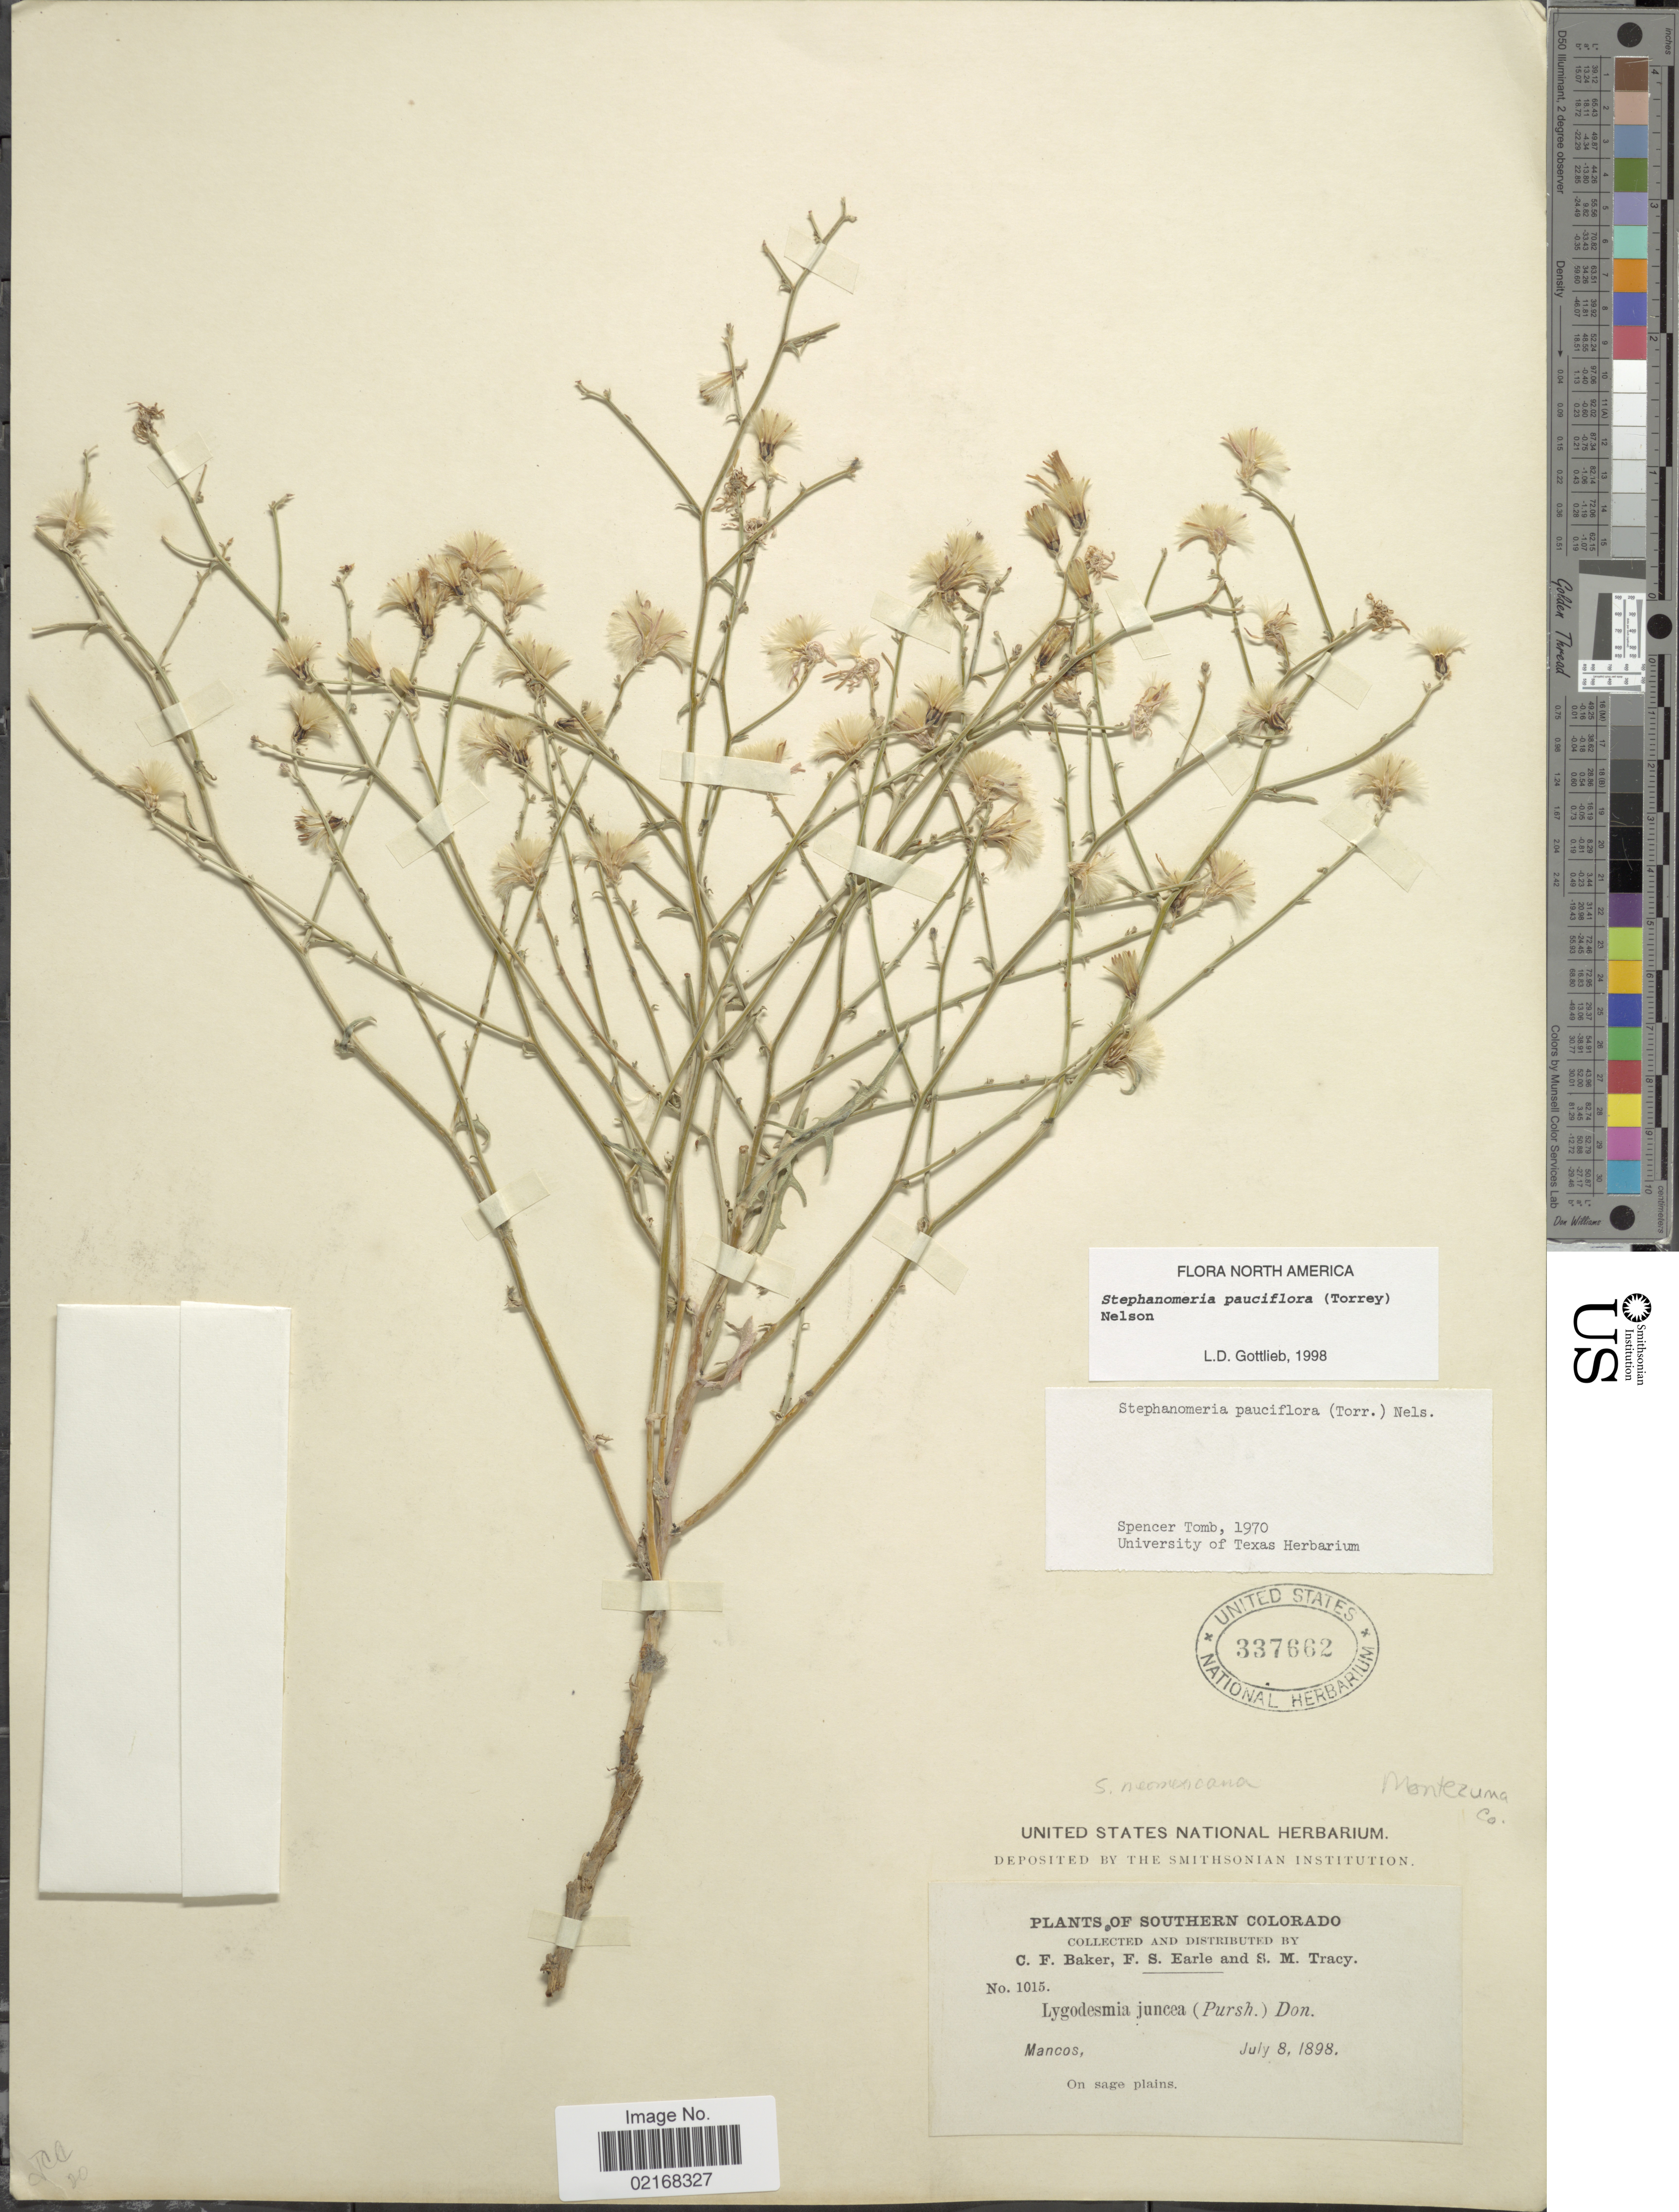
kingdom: Plantae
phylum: Tracheophyta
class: Magnoliopsida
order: Asterales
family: Asteraceae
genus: Stephanomeria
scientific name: Stephanomeria pauciflora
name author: (Torr.) A. Nelson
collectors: C. F. Baker, F. S. Earle & S. M. Tracy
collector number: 1015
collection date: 1898-07-08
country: United States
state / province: Colorado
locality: Southern Colorado. Mancos, On sage plains. Montezuma Co.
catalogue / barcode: US 337662